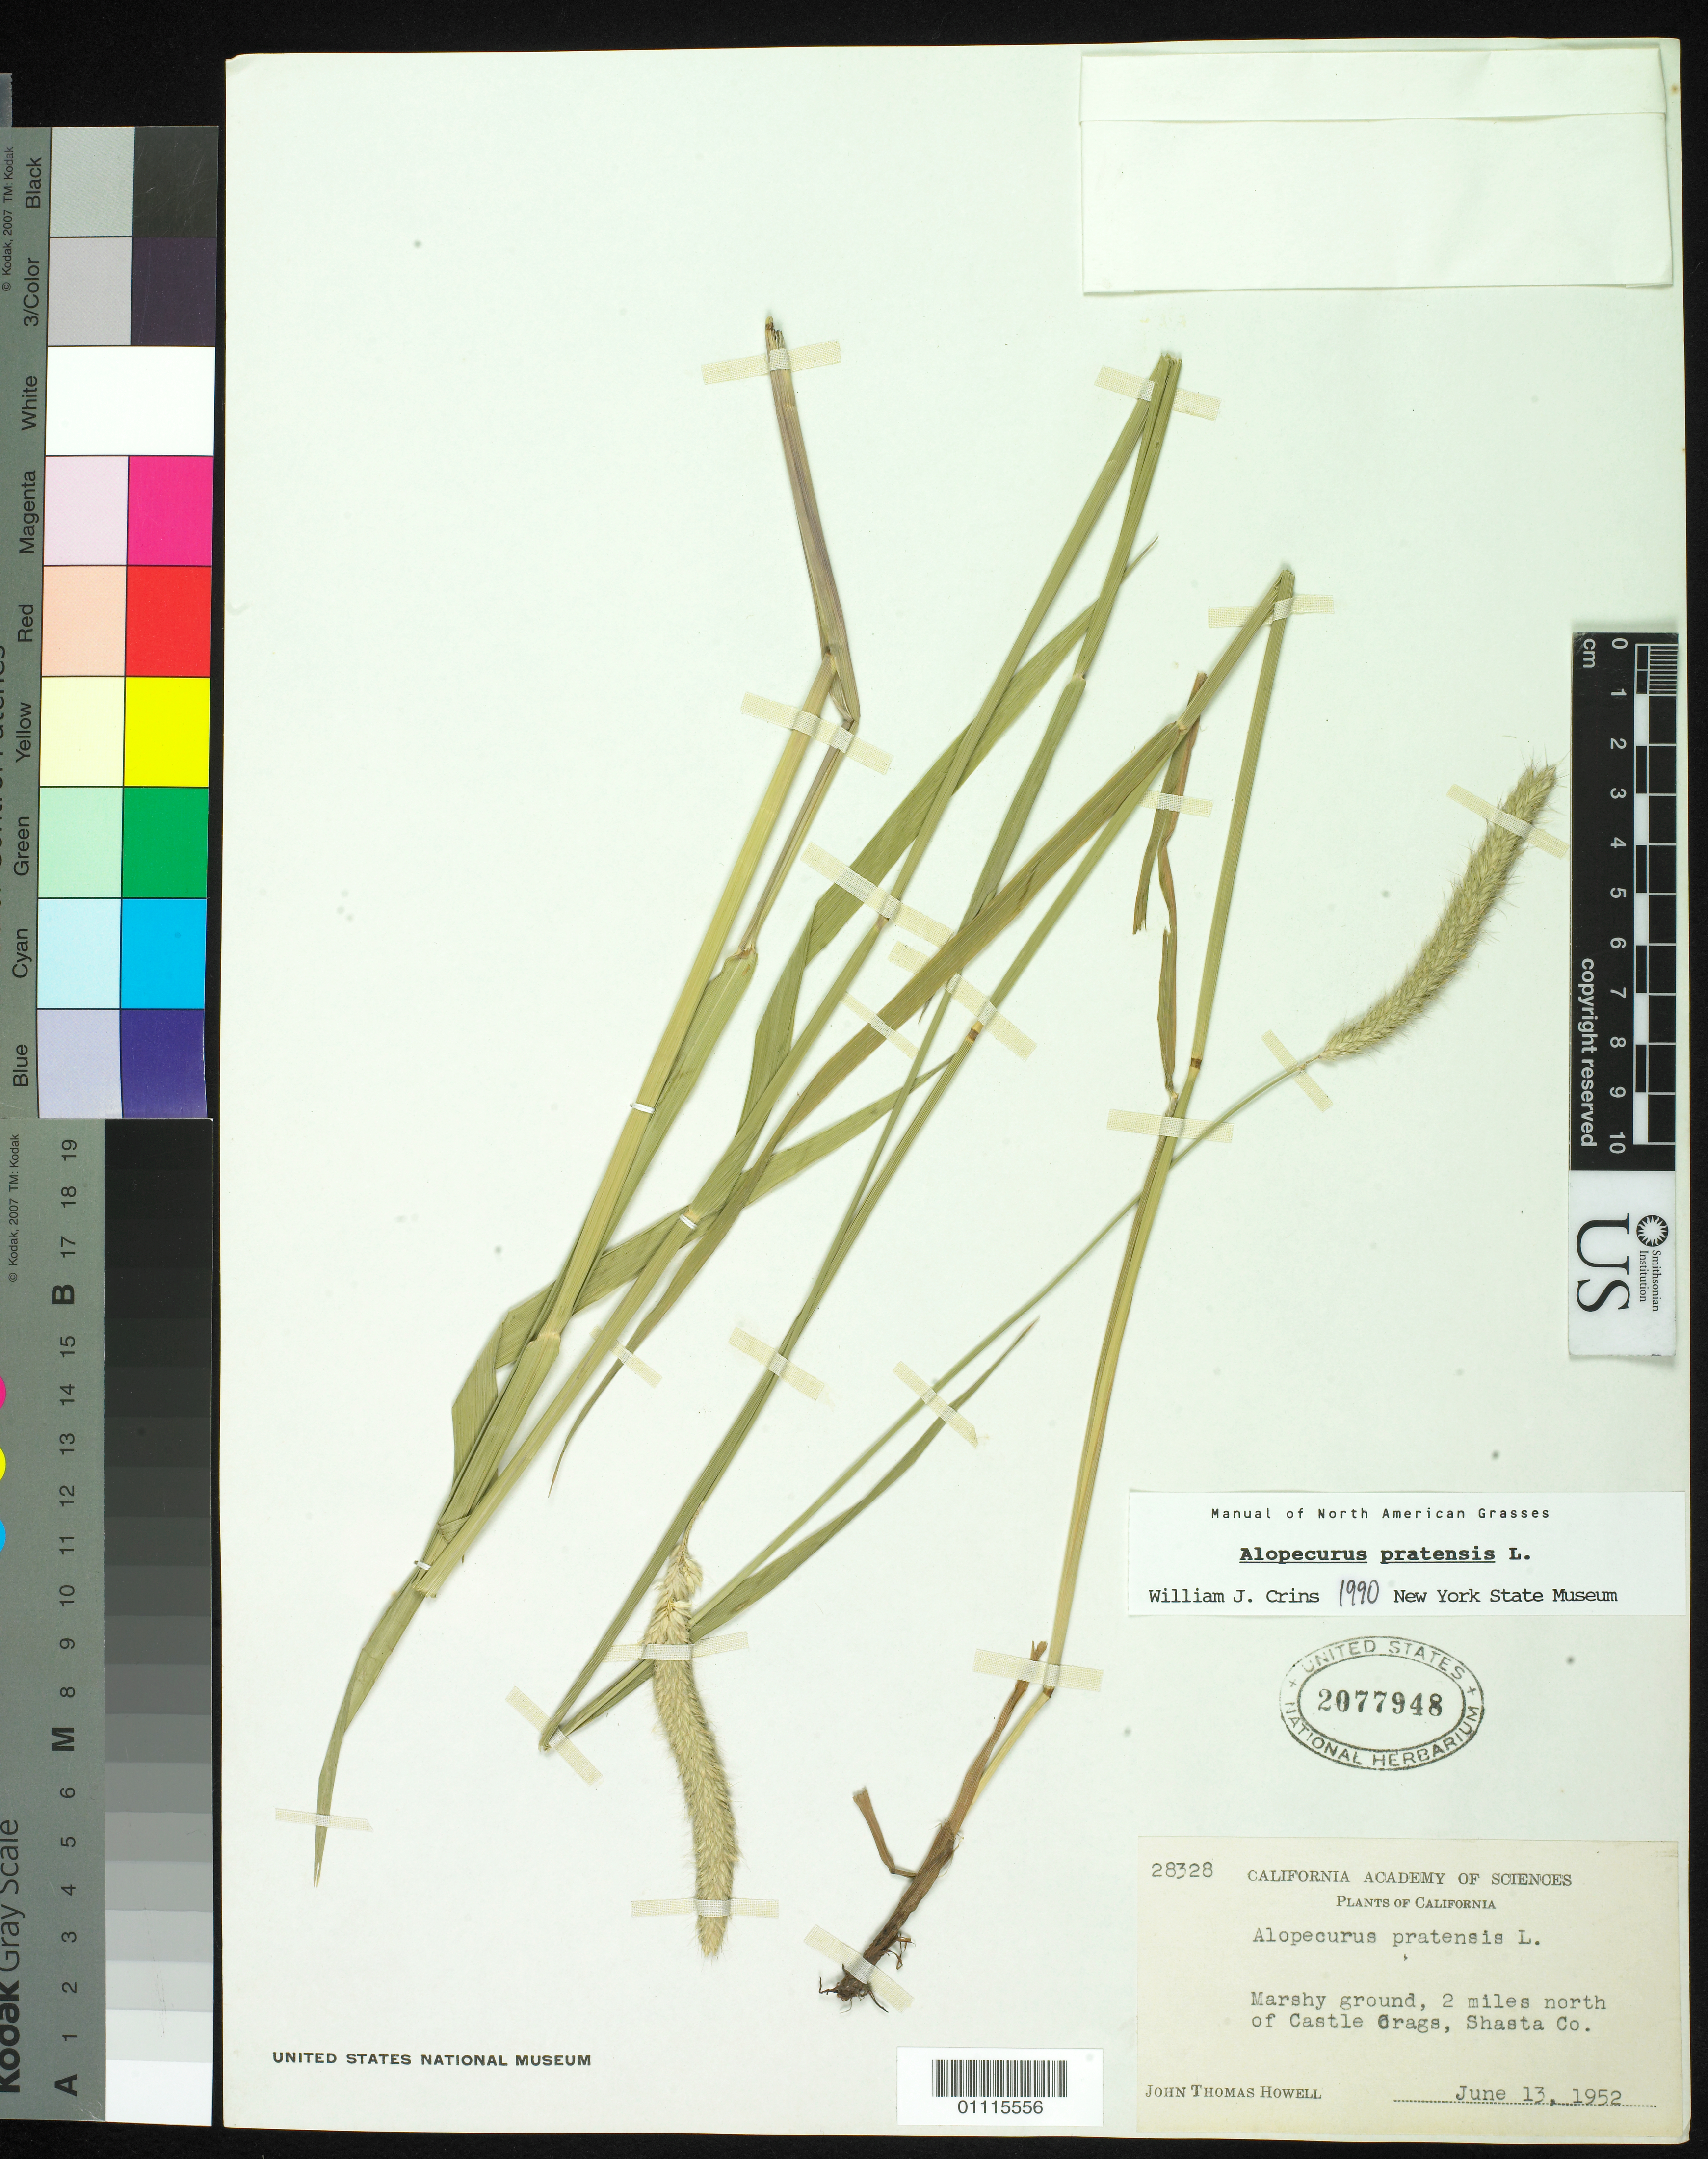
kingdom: Plantae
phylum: Tracheophyta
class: Liliopsida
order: Poales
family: Poaceae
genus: Alopecurus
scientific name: Alopecurus pratensis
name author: L.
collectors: J. T. Howell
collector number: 28328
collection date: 1952-06-13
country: United States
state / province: California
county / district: Shasta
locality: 2 mi. N of Castle Crags.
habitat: Marshy ground.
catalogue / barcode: US 2077948